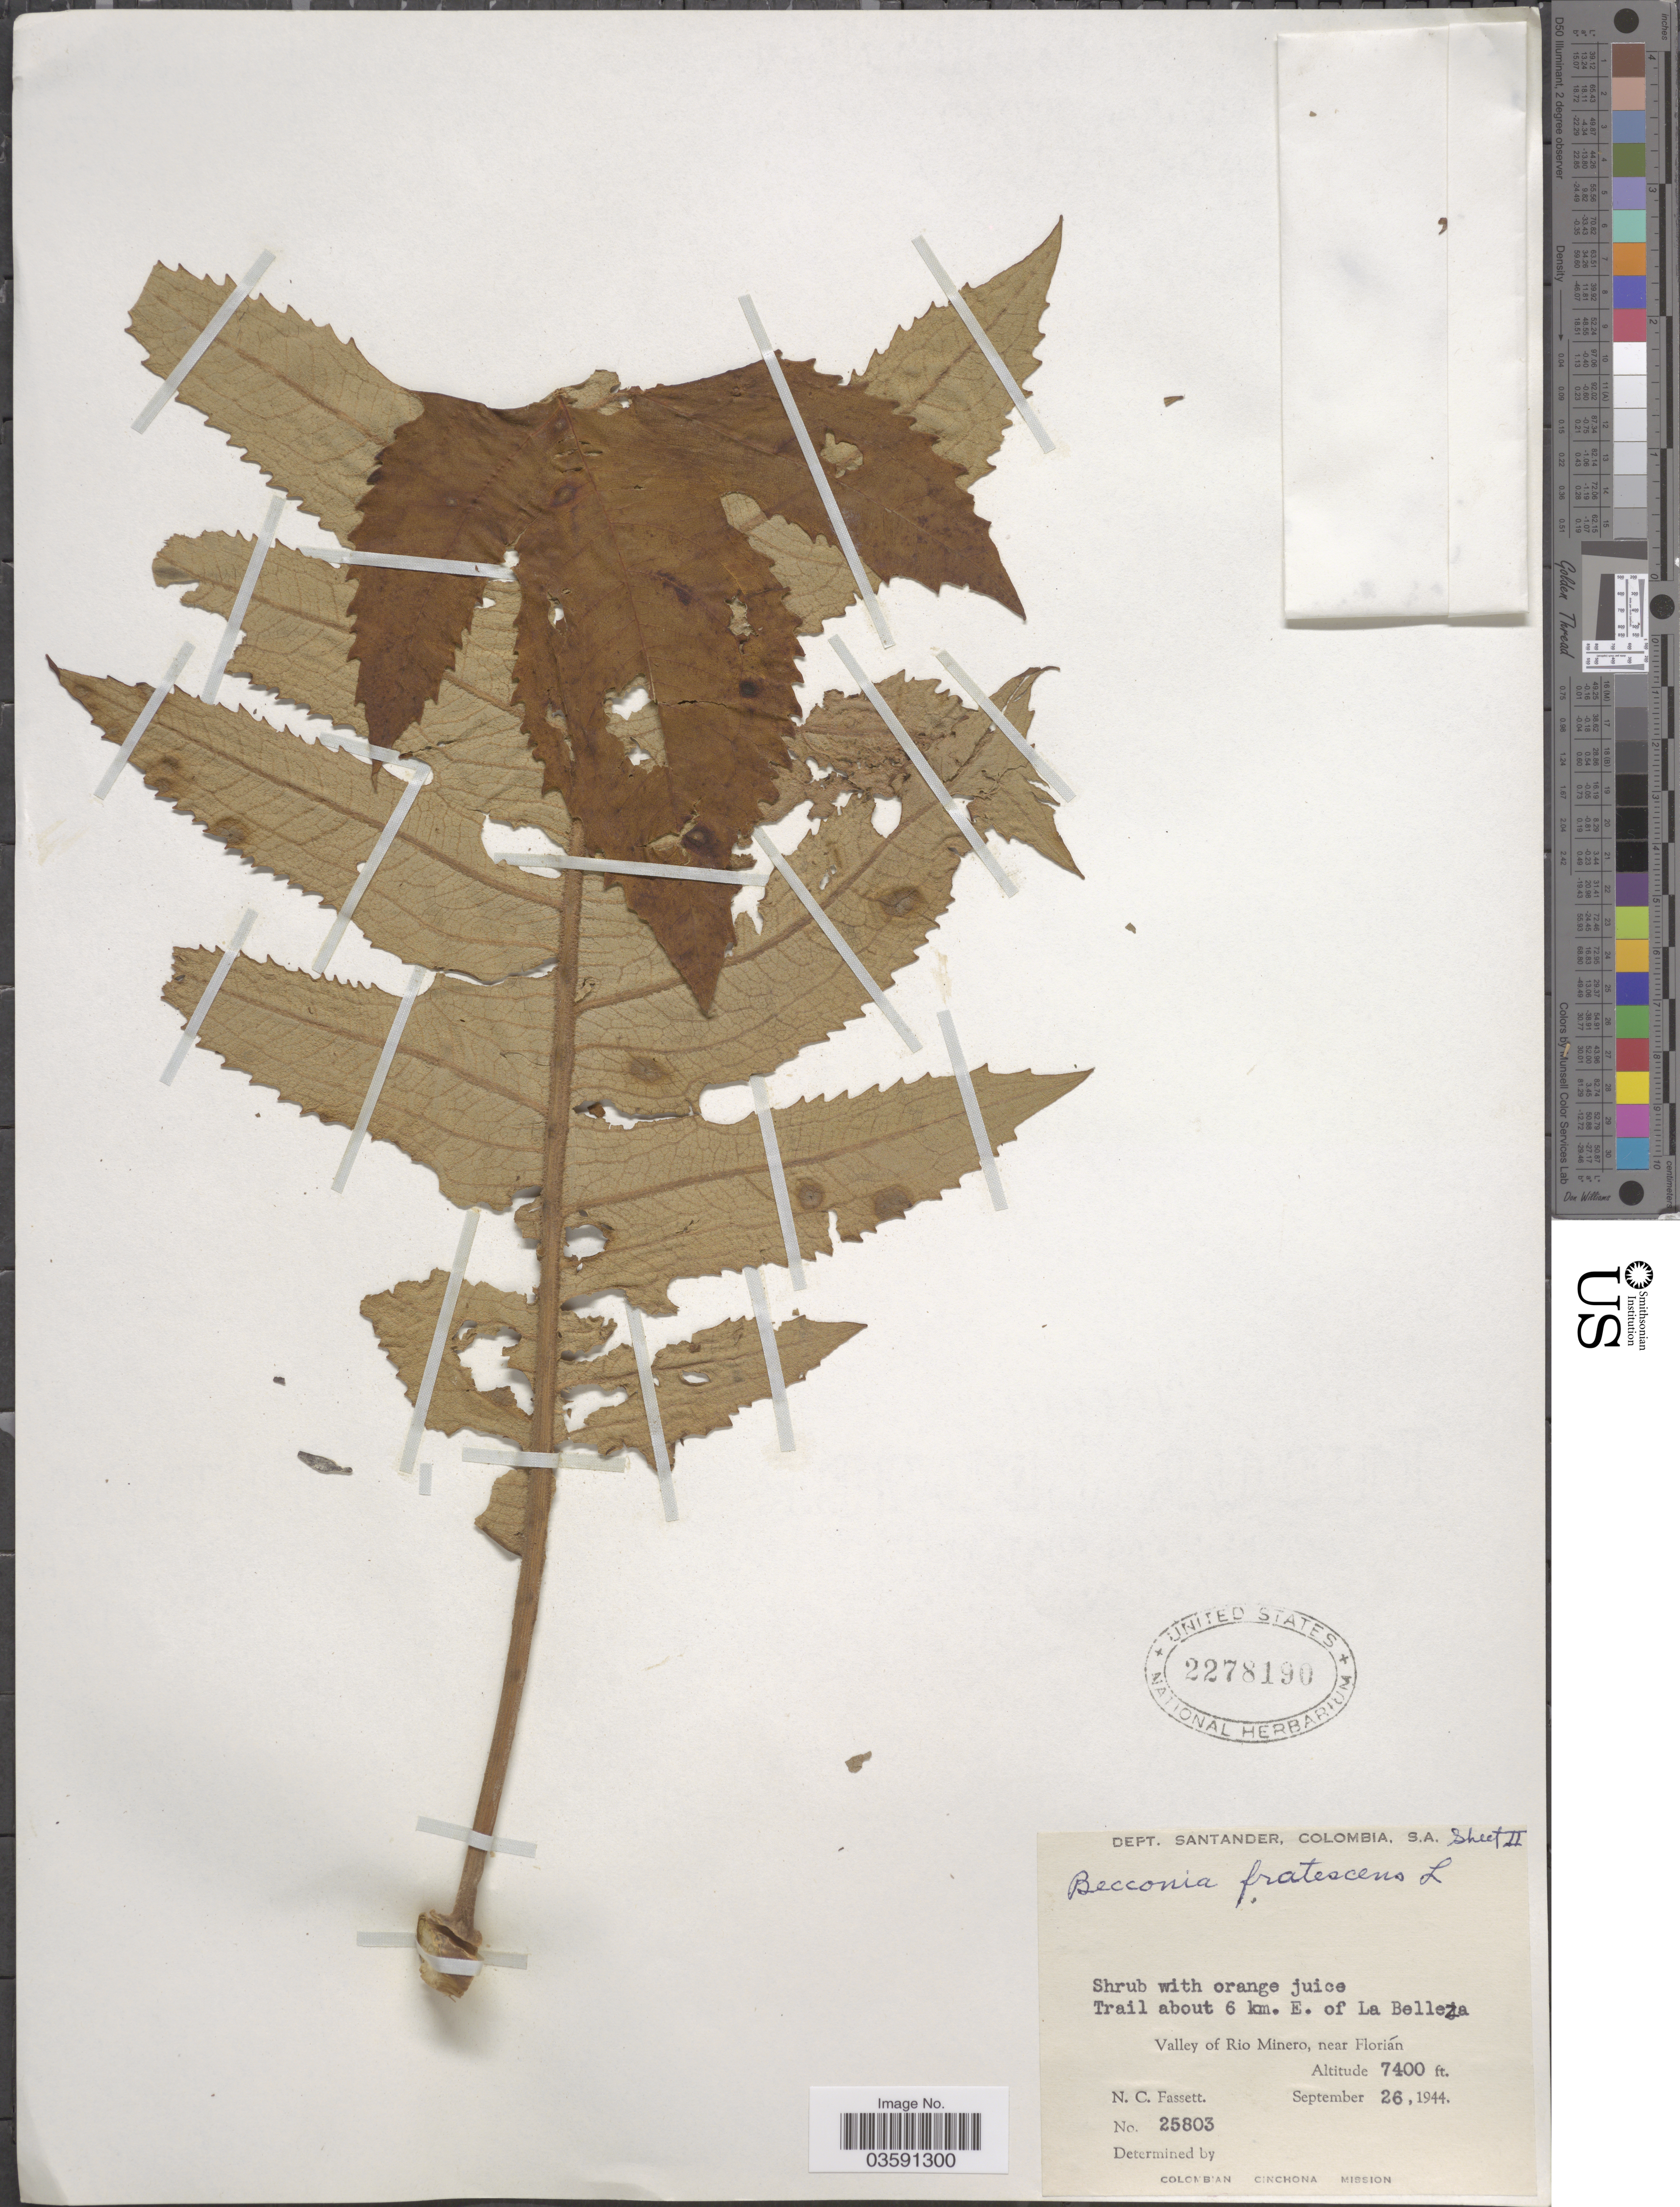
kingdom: Plantae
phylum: Tracheophyta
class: Magnoliopsida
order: Ranunculales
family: Papaveraceae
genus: Bocconia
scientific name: Bocconia integrifolia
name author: Bonpl.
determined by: Strong, Mark T., (BOT), Smithsonian Institution - National Museum of Natural History (UNITED STATES)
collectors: N. C. Fassett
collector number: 25803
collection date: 1944-09-26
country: Colombia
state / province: Santander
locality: Dept. Santander. Trail about 6 km. E. of La Belleza. Valley of Rio Minero, near Florián.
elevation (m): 2256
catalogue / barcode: US 2278190